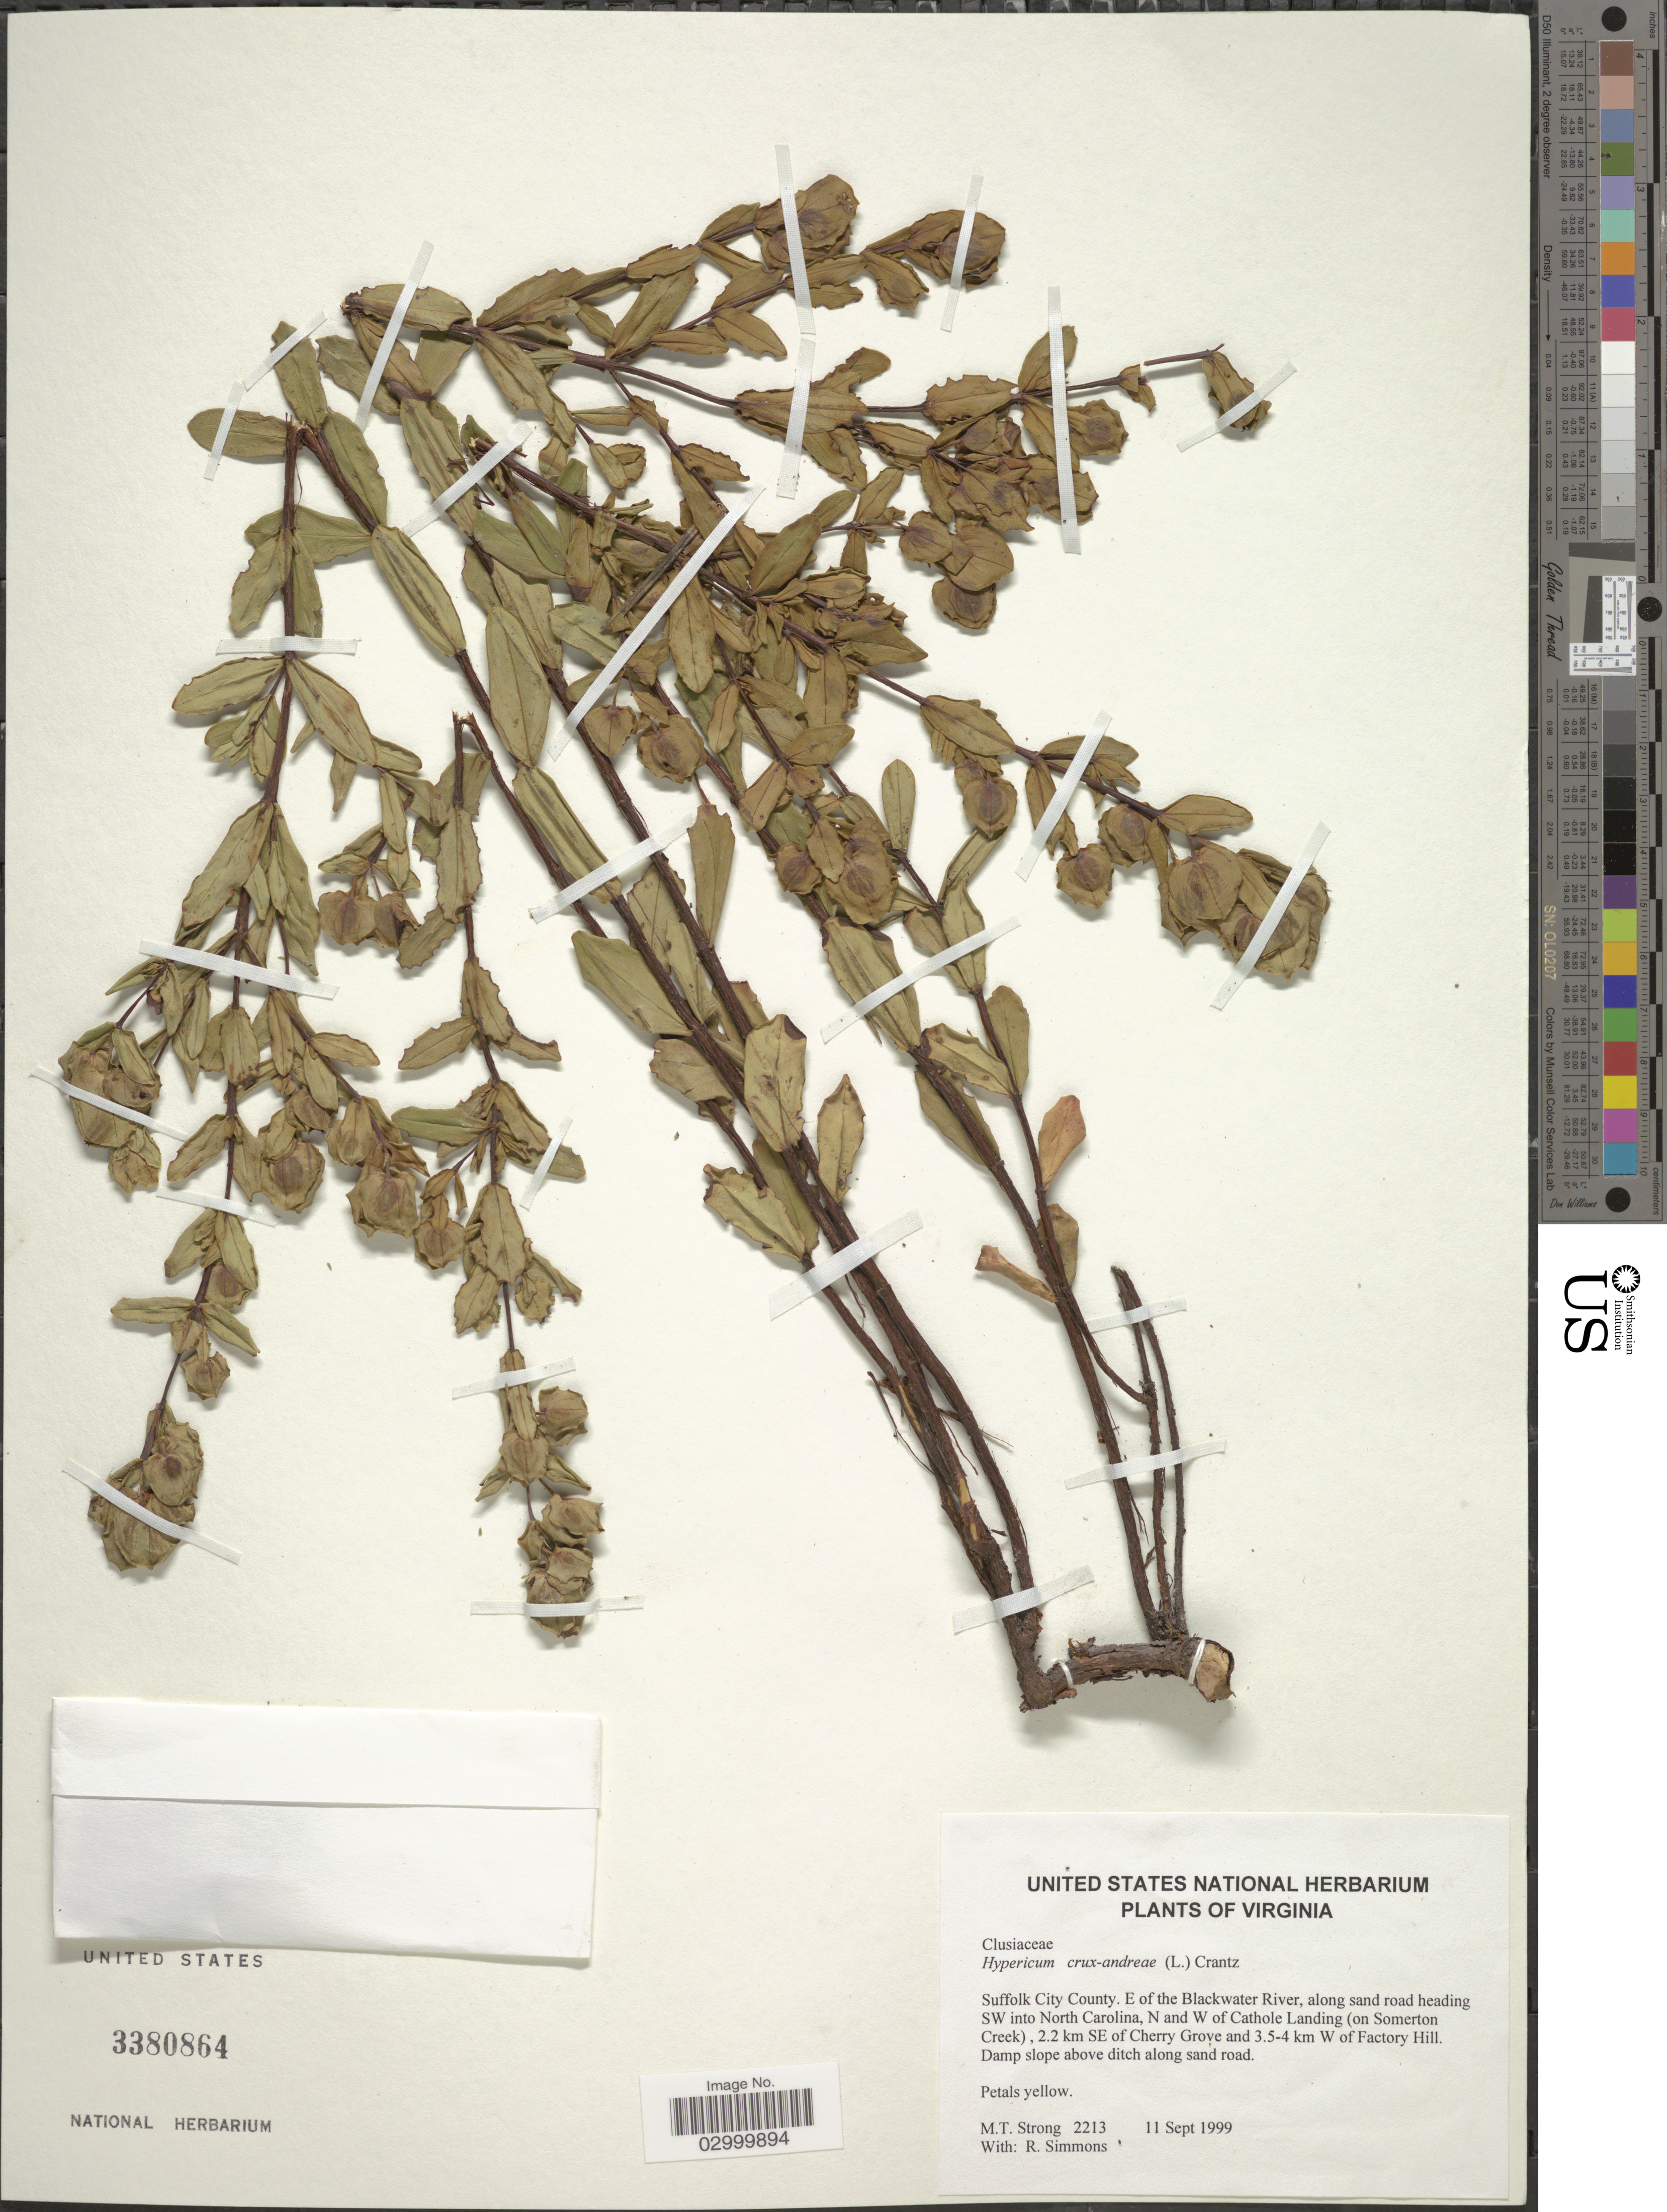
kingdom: Plantae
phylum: Tracheophyta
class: Magnoliopsida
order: Malpighiales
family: Hypericaceae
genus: Hypericum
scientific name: Hypericum crux-andreae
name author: (L.) Crantz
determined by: Strong, Mark T., (BOT), Smithsonian Institution - National Museum of Natural History (UNITED STATES)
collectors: M. T. Strong & R. Simmons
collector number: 2213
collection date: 1999-09-11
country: United States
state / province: Virginia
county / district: City of Suffolk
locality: Suffolk City County. E of the Blackwater River, along sand road heading SW into North Carolina, N and W of Cathole Landing (on Somerton Creek), 2.2 km SE of Cherry Grove and 3.5-4 km W of Factory Hill.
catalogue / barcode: US 3380864